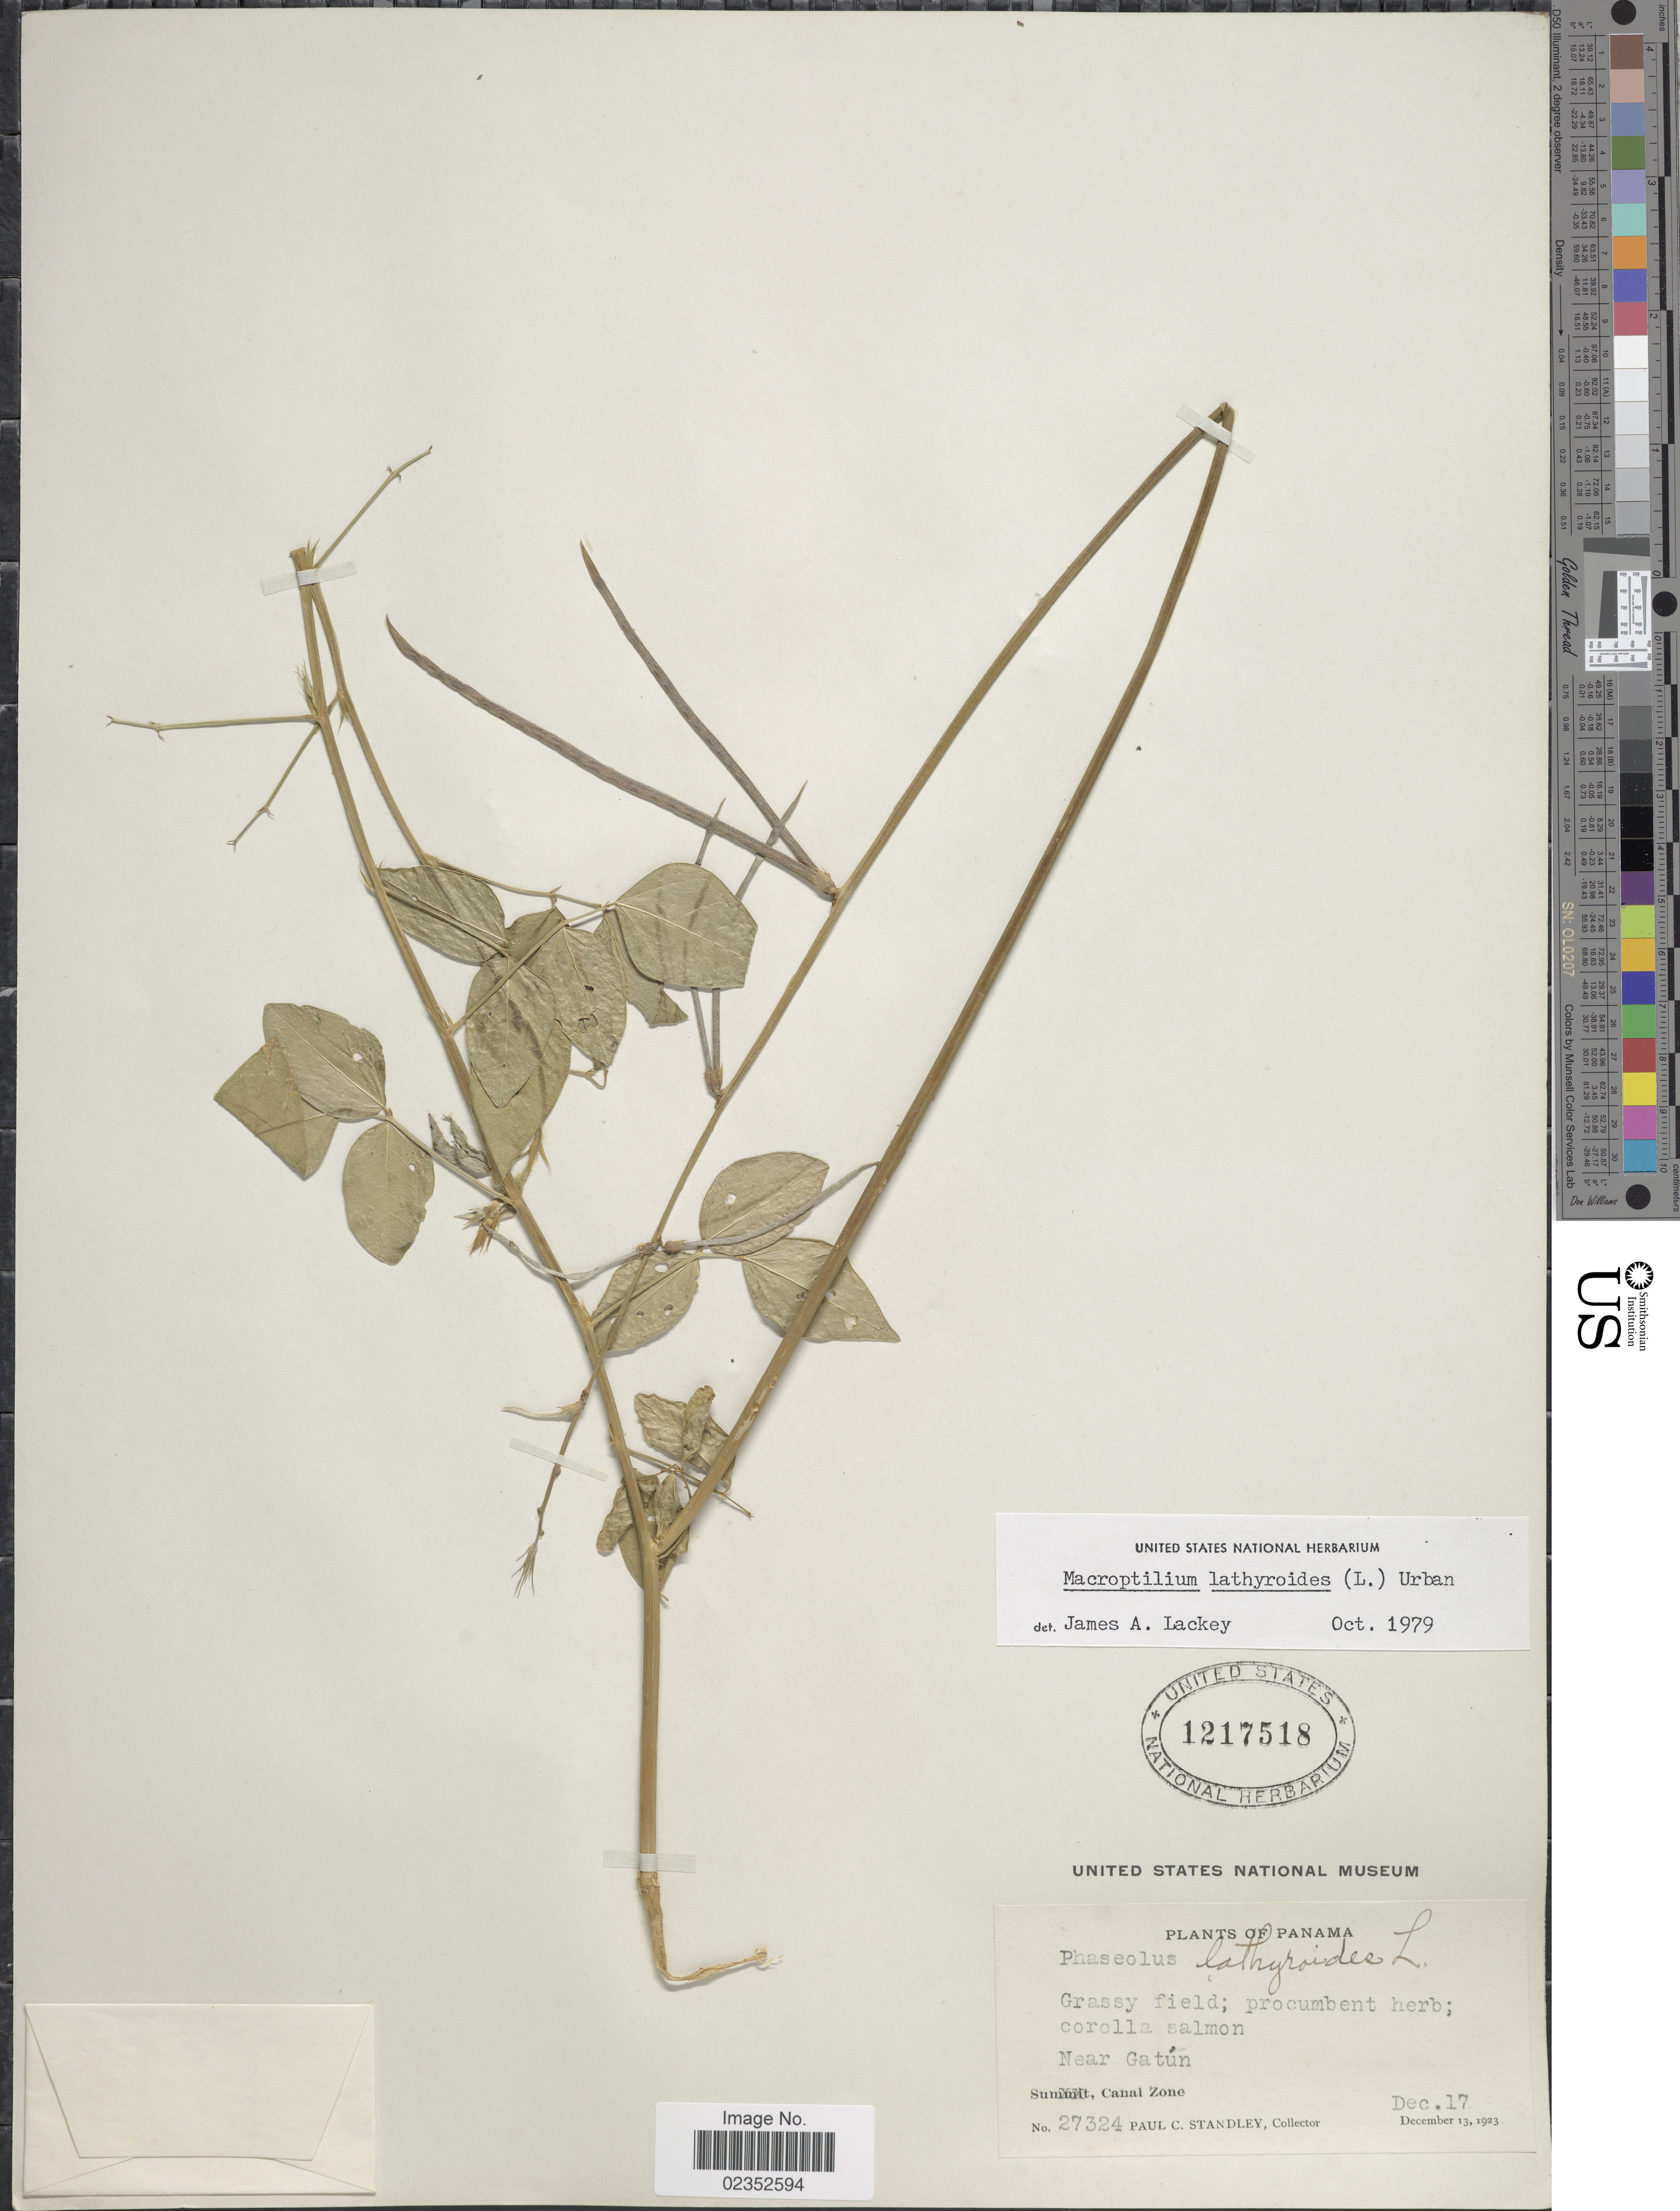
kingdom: Plantae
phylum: Tracheophyta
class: Magnoliopsida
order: Fabales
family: Fabaceae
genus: Macroptilium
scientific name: Macroptilium lathyroides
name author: (L.) Urb.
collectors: P. C. Standley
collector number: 27324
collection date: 1923-12-17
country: Panama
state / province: Colón / Panamá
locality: Near Gatun, Canal Zone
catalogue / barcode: US 1217518